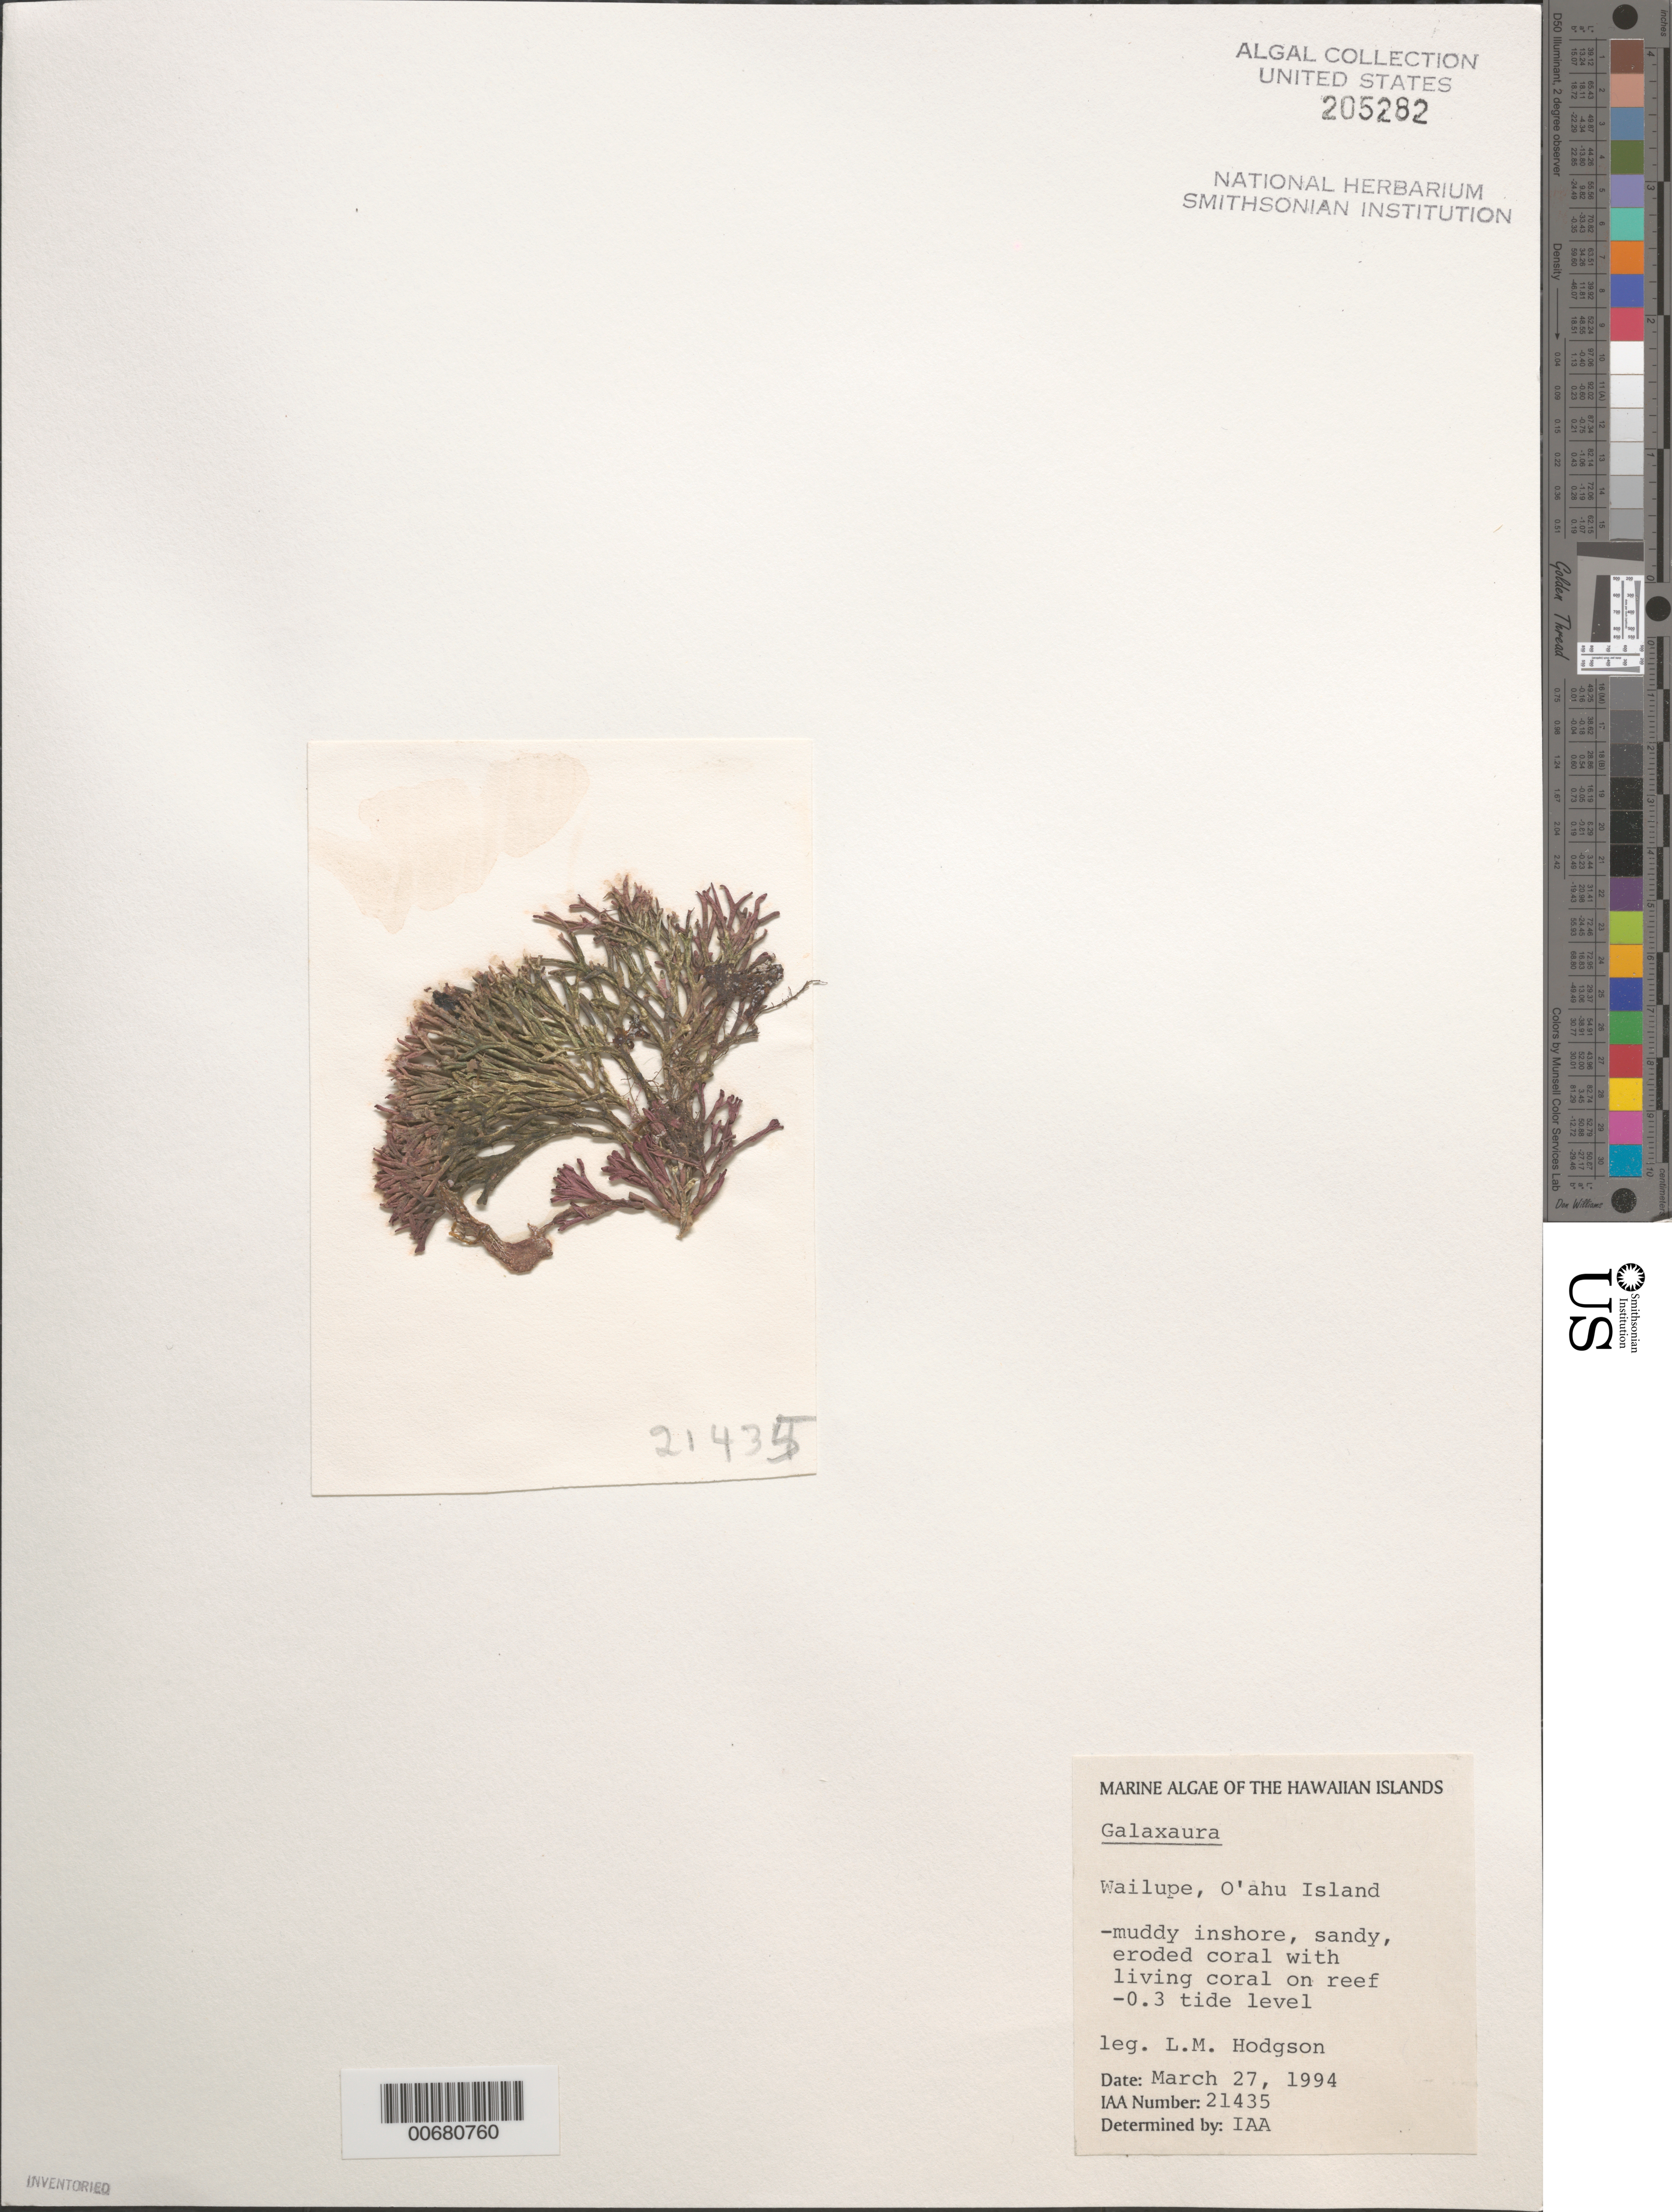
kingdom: Plantae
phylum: Rhodophyta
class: Florideophyceae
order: Nemaliales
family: Galaxauraceae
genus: Galaxaura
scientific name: Galaxaura sp.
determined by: Abbott, Isabella A.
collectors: L. M. Hodgson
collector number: IAA 21435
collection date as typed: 27 Mar 1994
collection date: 1994-03-27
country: United States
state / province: Hawaii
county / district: Honolulu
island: Oahu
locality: Wailupe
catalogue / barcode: US 205282